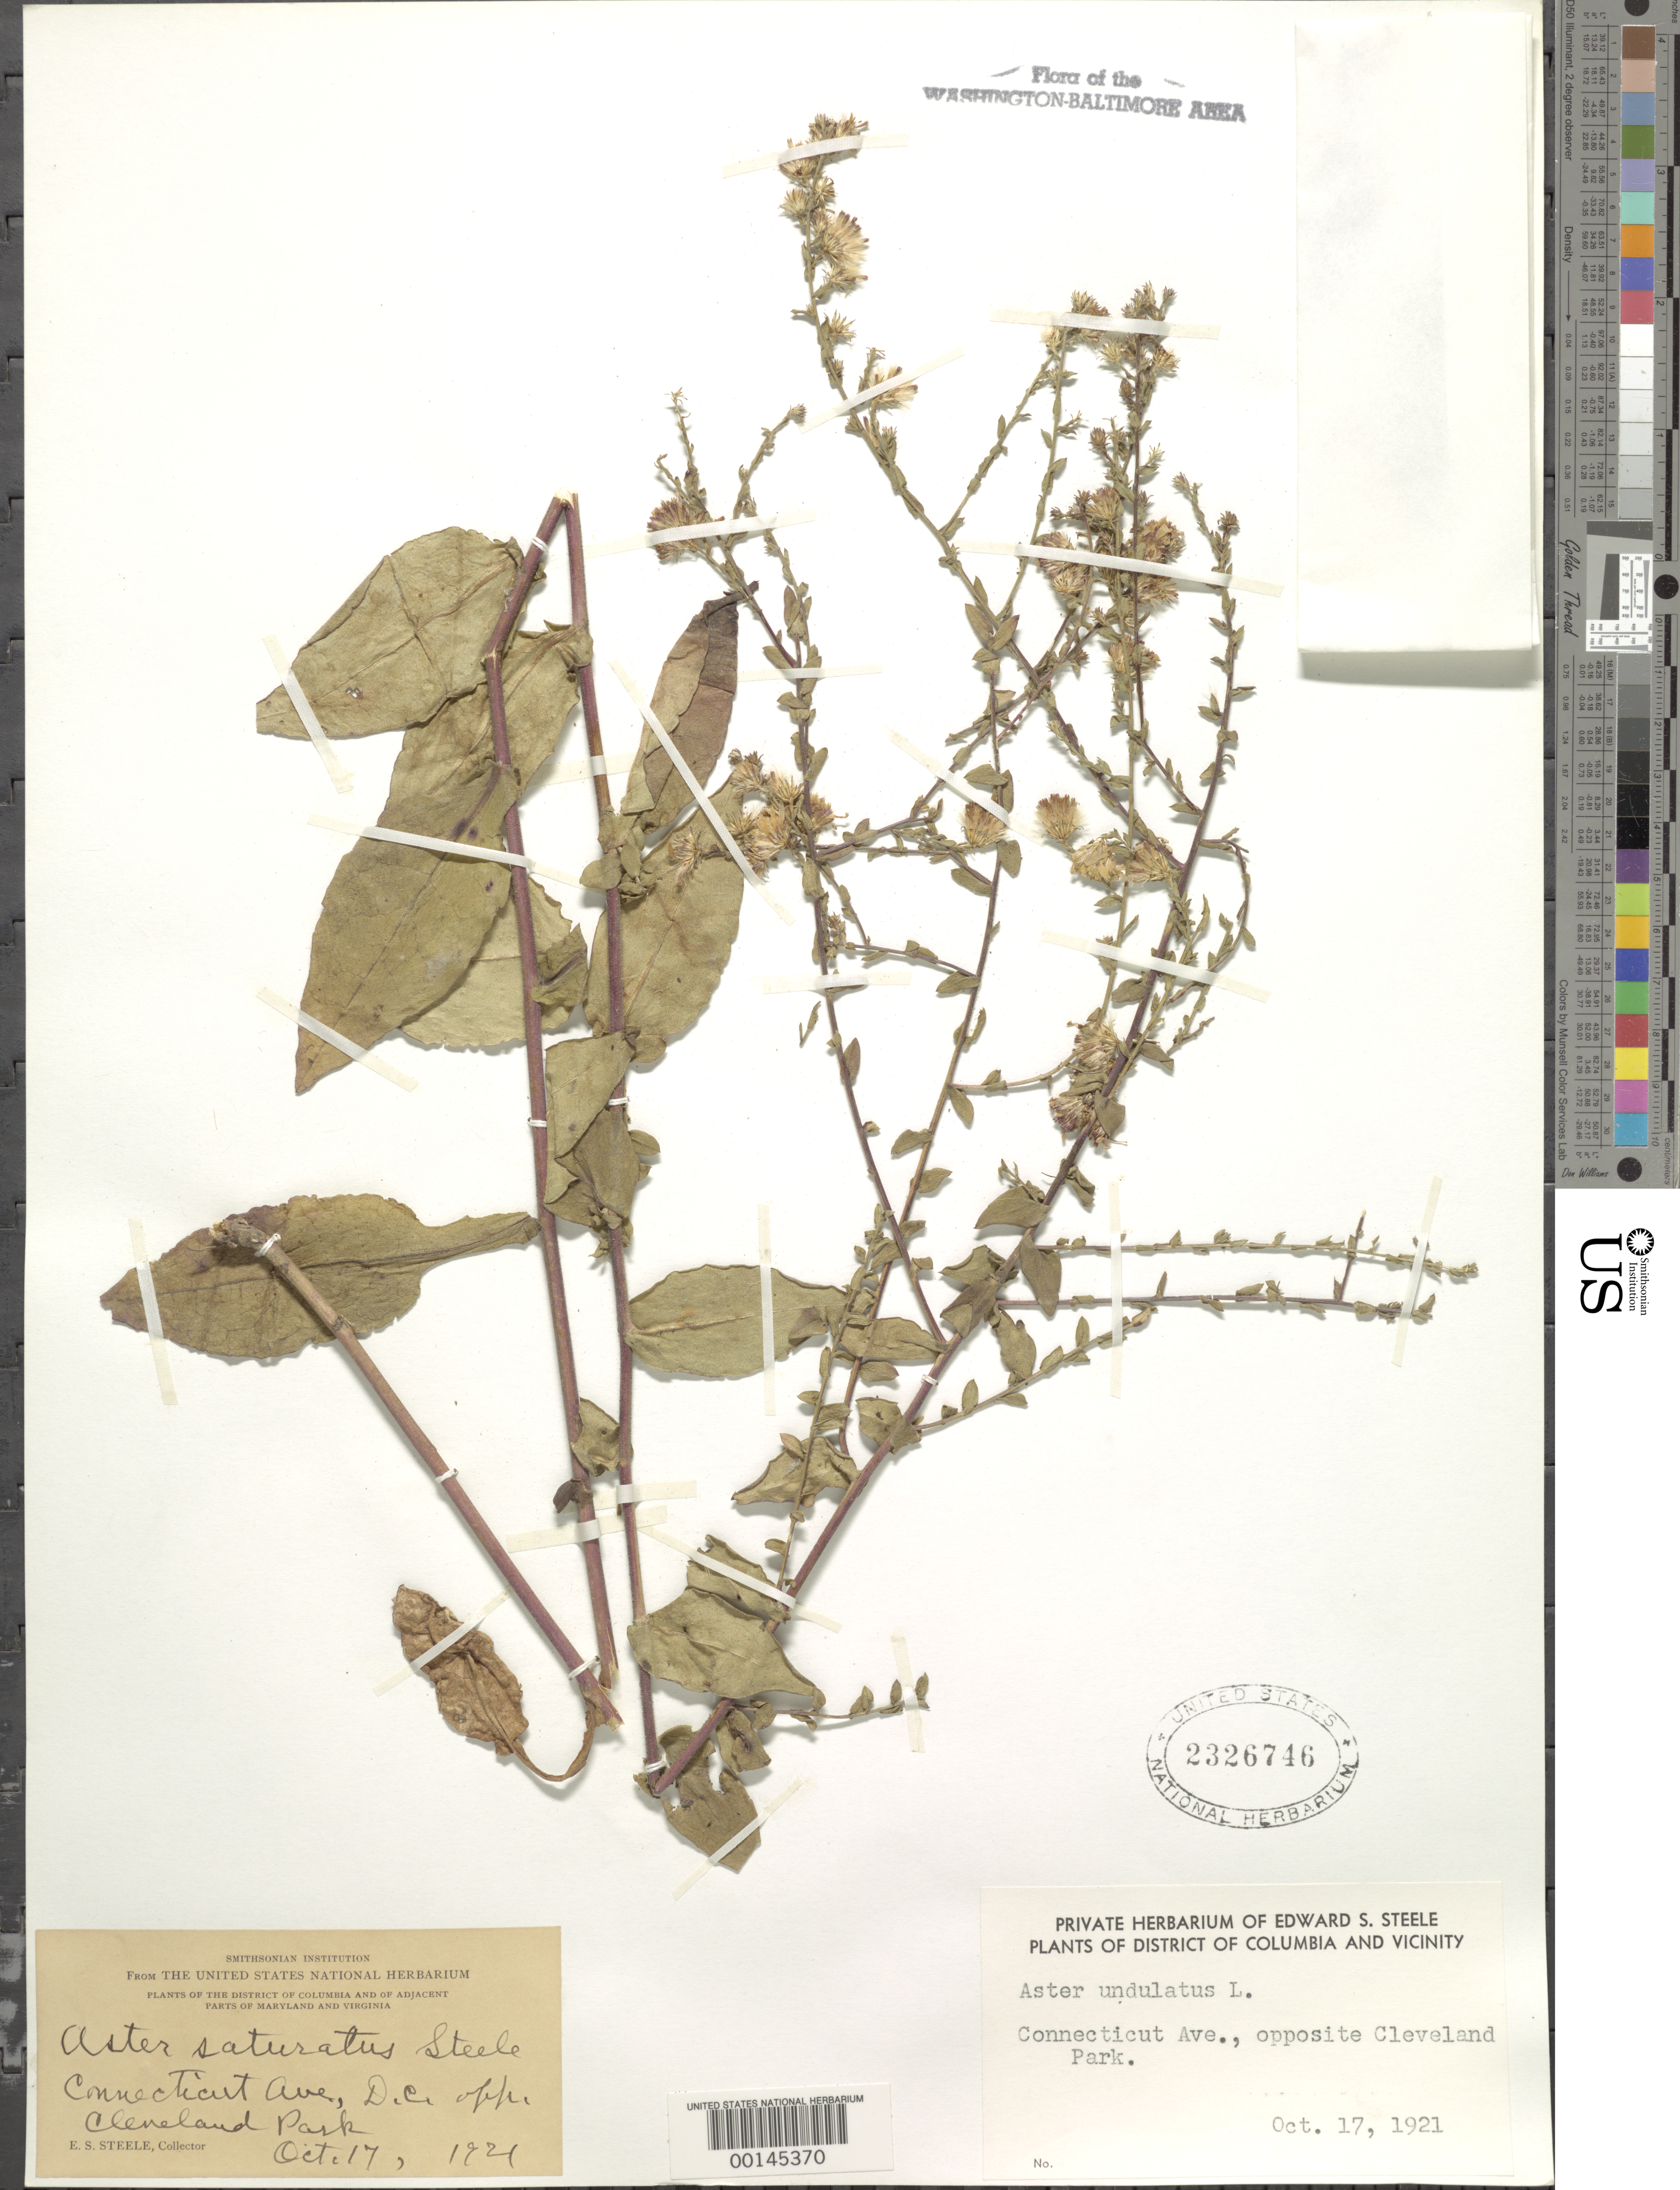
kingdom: Plantae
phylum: Tracheophyta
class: Magnoliopsida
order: Asterales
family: Asteraceae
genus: Symphyotrichum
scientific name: Symphyotrichum undulatum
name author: (L.) G.L. Nesom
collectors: E. Steele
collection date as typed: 17 Oct 1921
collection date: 1921-10-17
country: United States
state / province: District of Columbia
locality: Conn. Ave. opposite Cleveland Park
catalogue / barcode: US 2326746